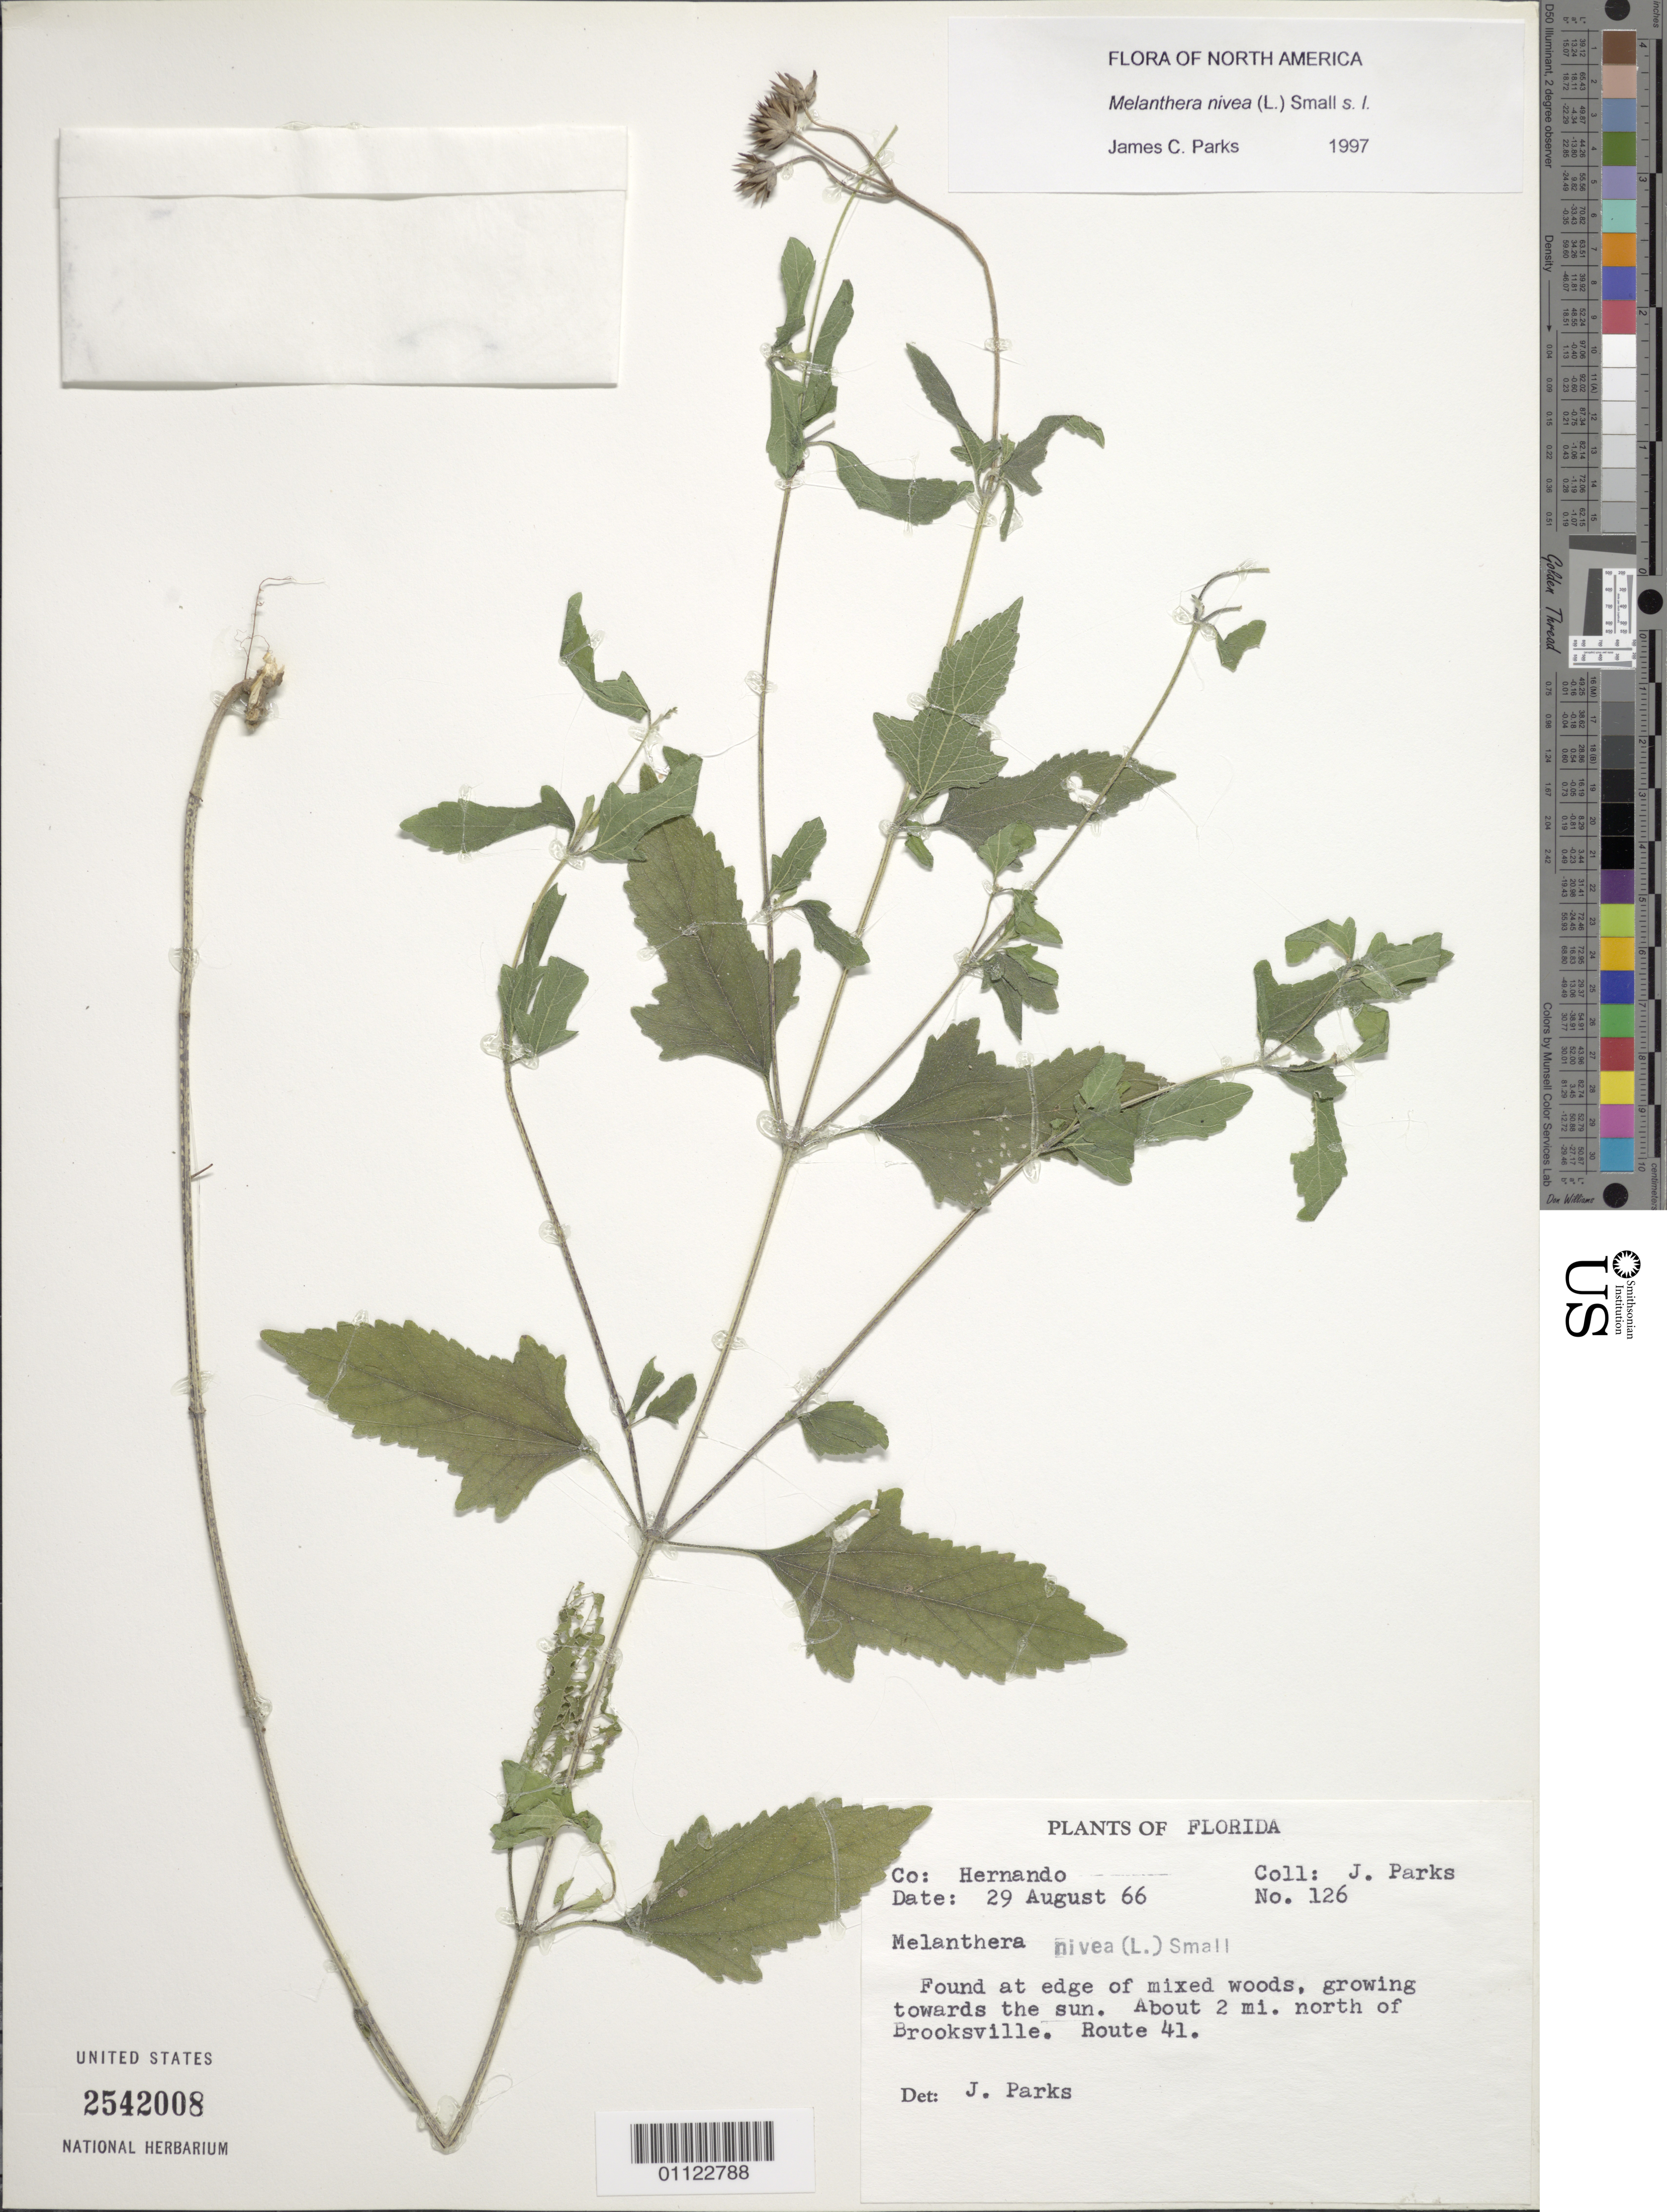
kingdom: Plantae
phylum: Tracheophyta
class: Magnoliopsida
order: Asterales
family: Asteraceae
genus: Melanthera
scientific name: Melanthera nivea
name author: (L.) Small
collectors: J. Parks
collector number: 126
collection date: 1966-08-29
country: United States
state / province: Florida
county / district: Hernando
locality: ca. 2 mi N of Brooksville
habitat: edge of mixed forest, growing toward sun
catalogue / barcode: US 2542008